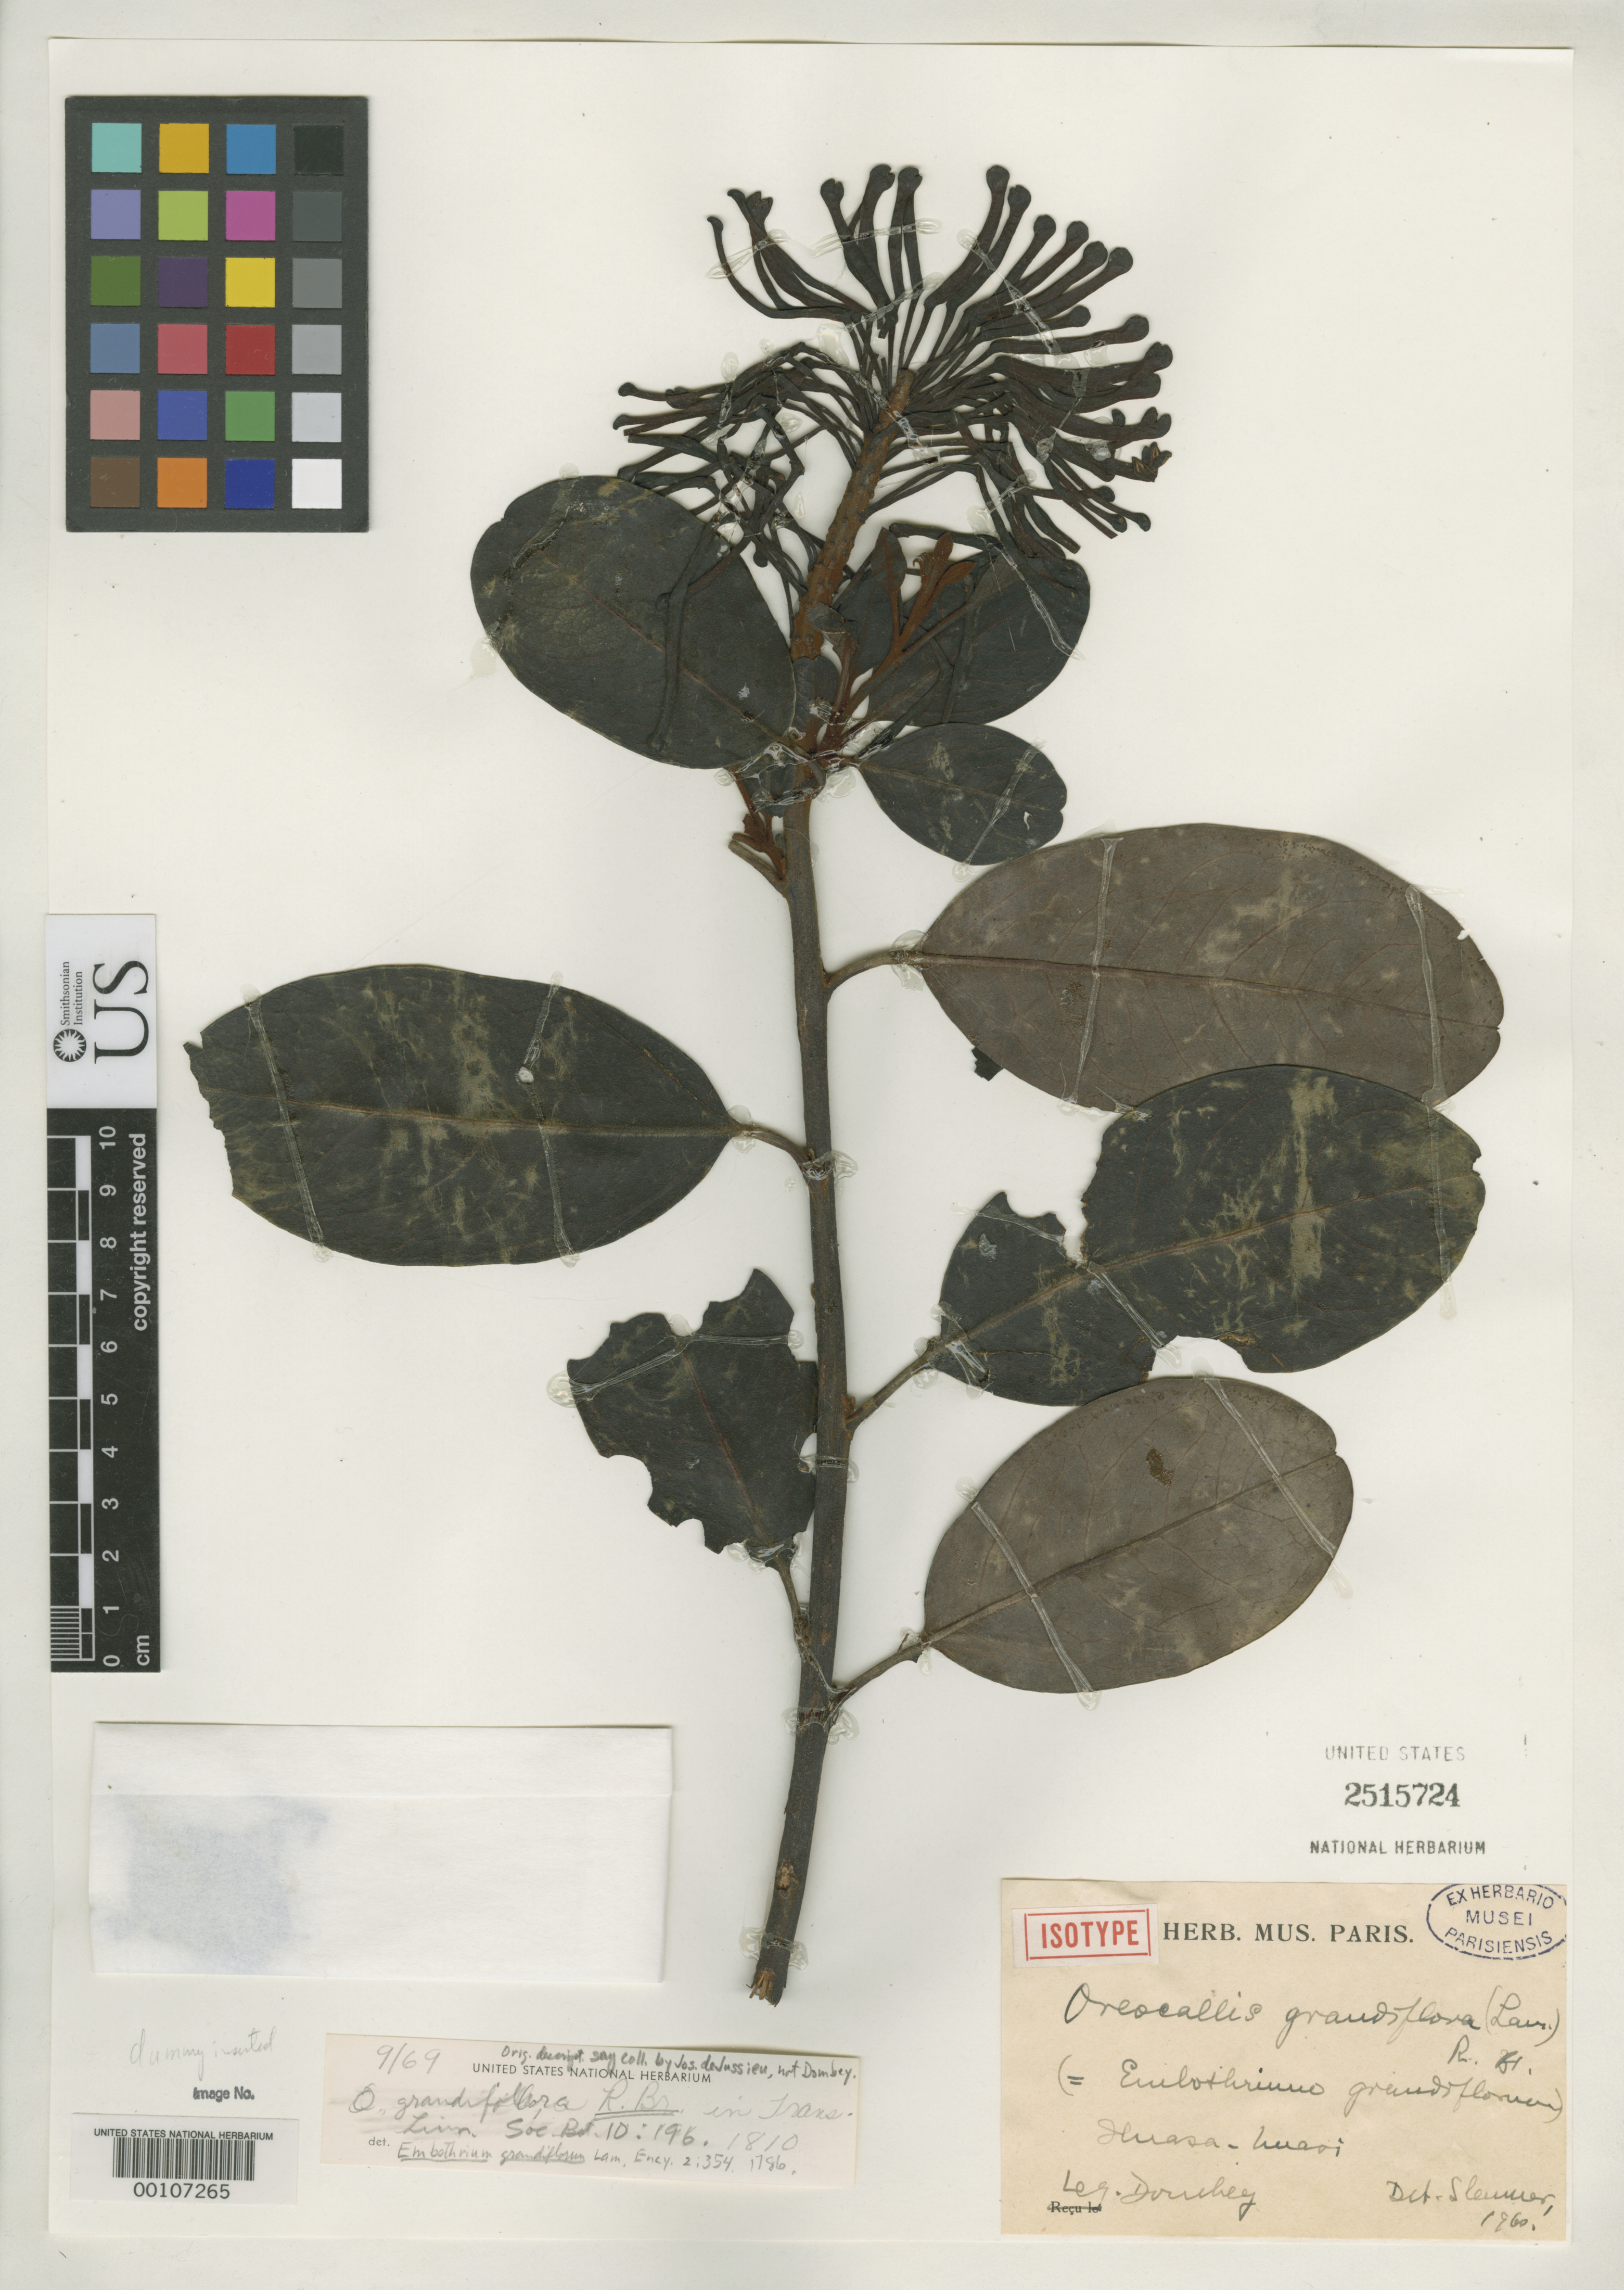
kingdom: Plantae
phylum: Tracheophyta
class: Magnoliopsida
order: Proteales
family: Proteaceae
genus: Embothrium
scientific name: Embothrium grandiflorum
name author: Lam.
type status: Isotype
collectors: J. Dombey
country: Peru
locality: Ihuasa-Huari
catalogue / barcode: US 2515724